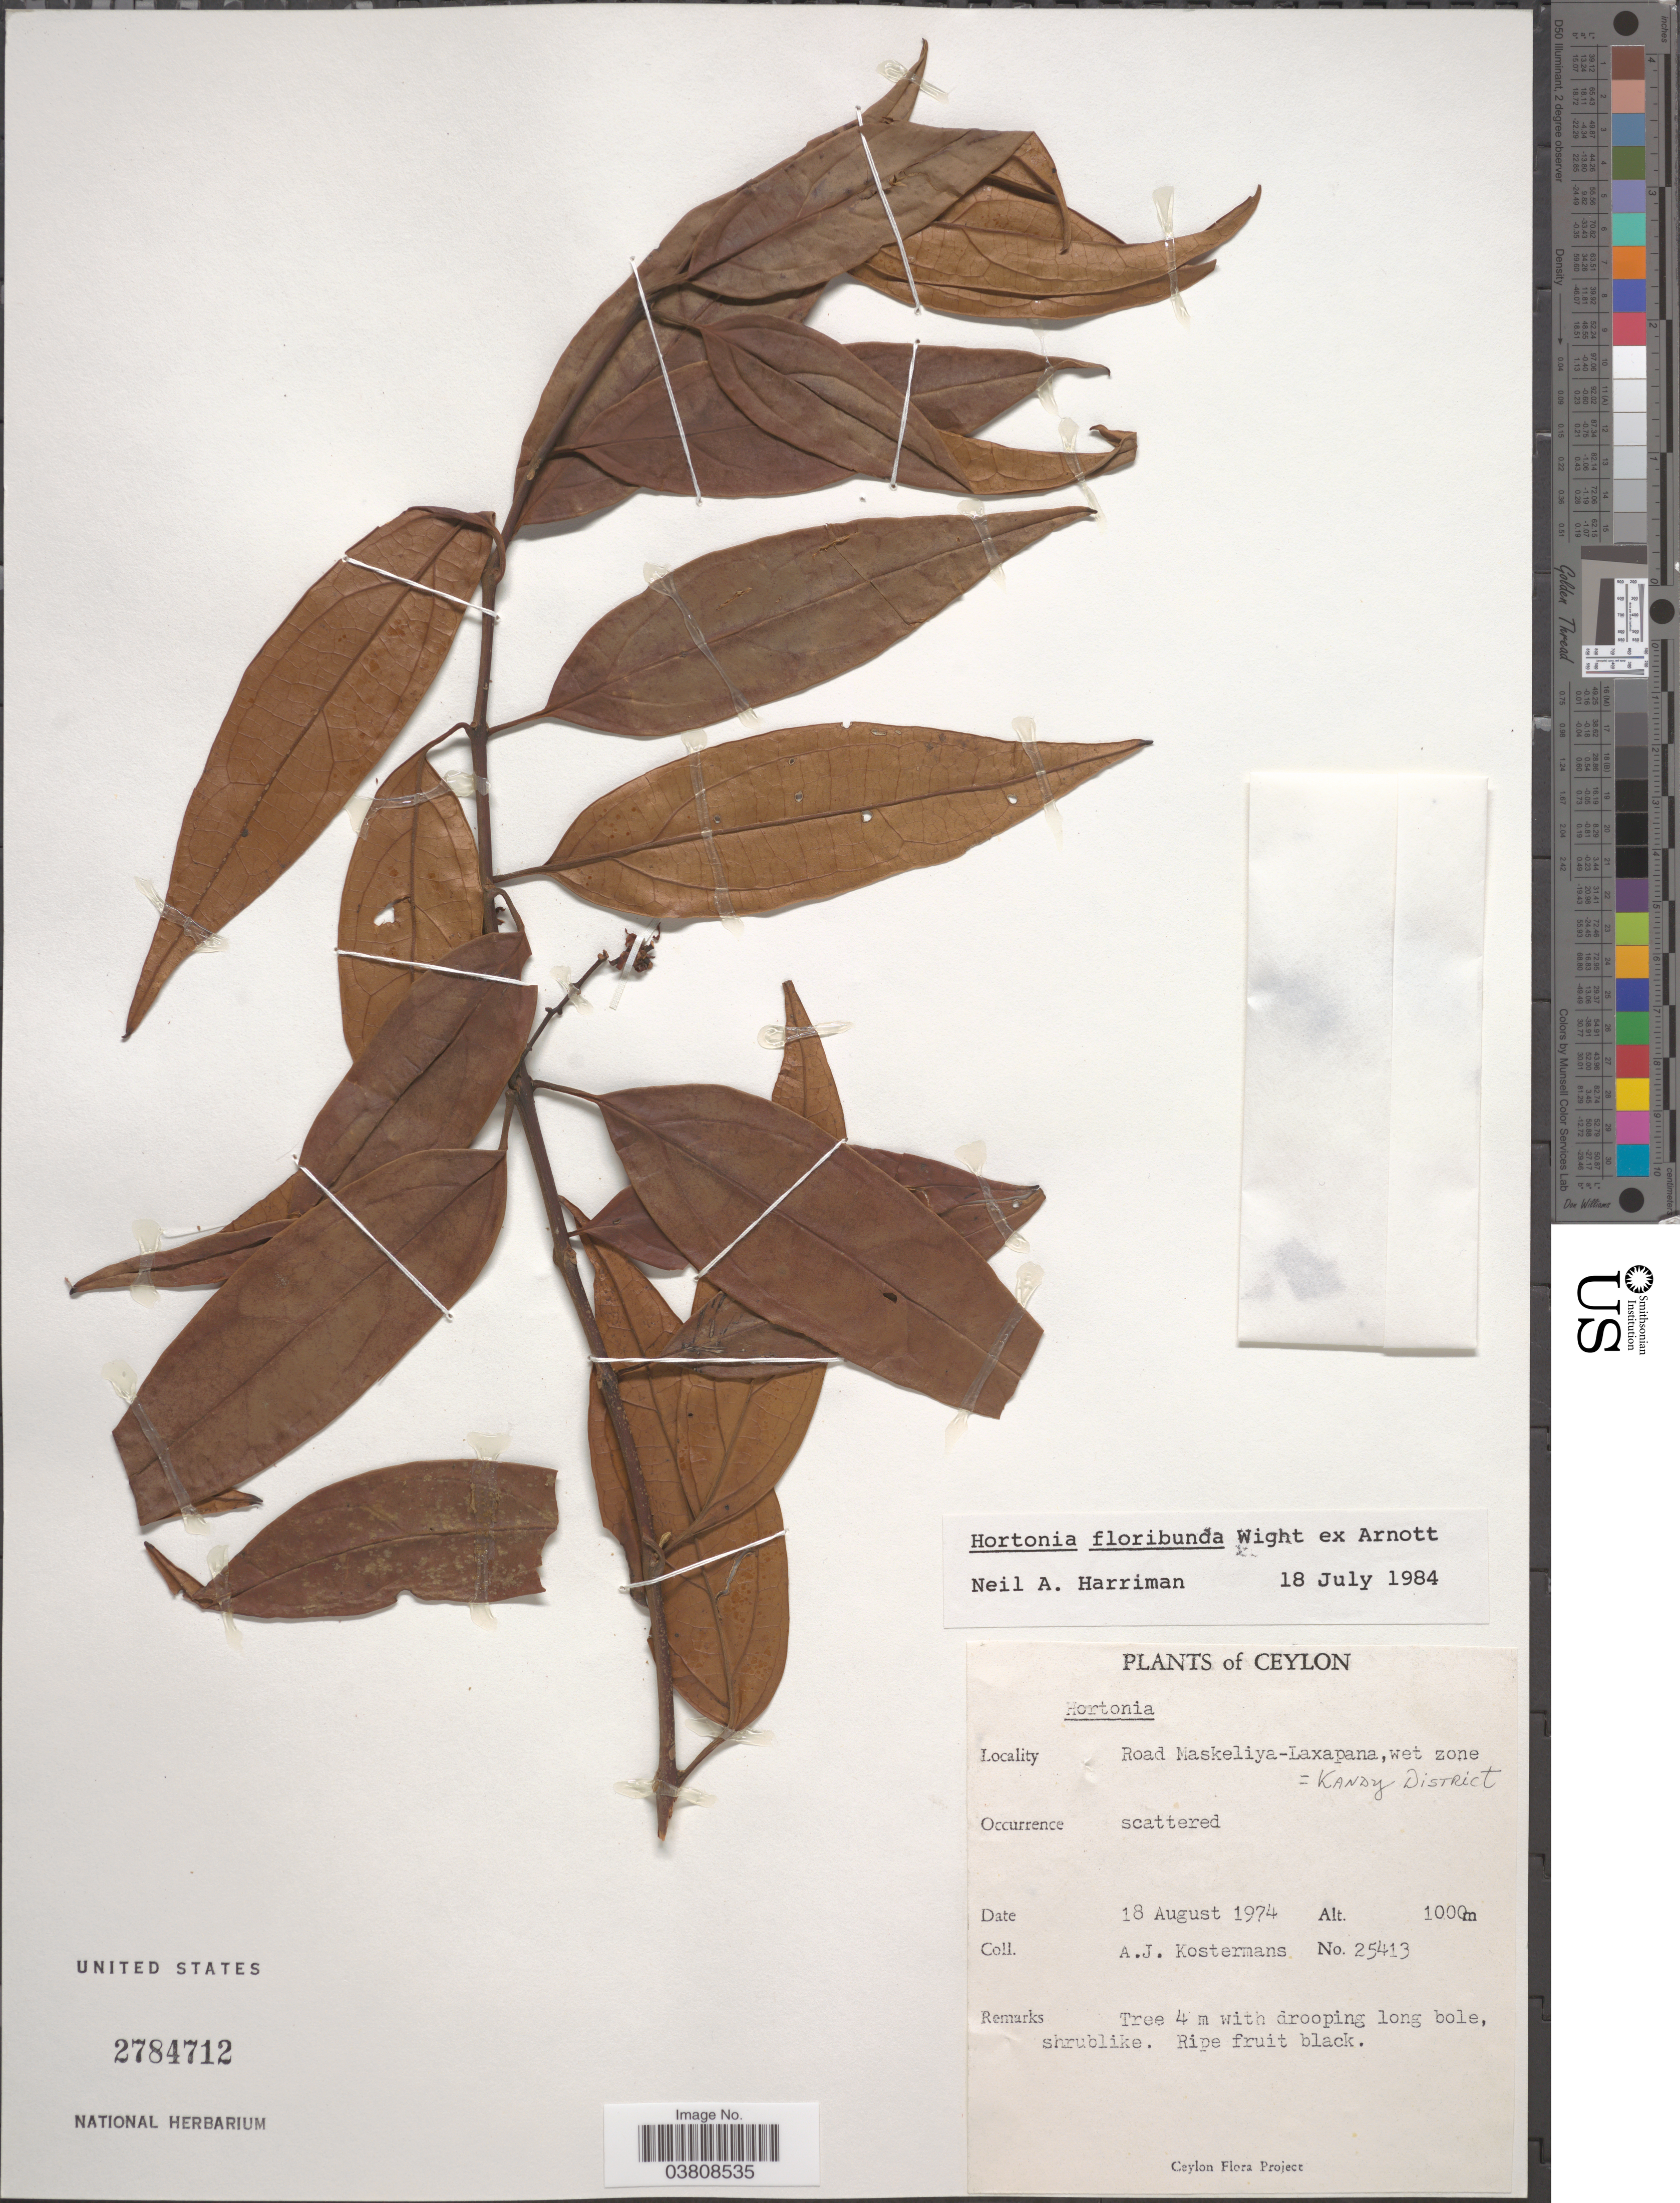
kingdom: Plantae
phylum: Tracheophyta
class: Magnoliopsida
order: Laurales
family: Monimiaceae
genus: Hortonia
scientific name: Hortonia floribunda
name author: Wight ex Arn.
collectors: A. J. G. Kostermans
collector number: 25413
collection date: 1974-08-18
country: Sri Lanka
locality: Ceylon. Road Maskeliya-Laxapana, wet zone = Kandy District.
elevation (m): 1000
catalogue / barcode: US 2784712